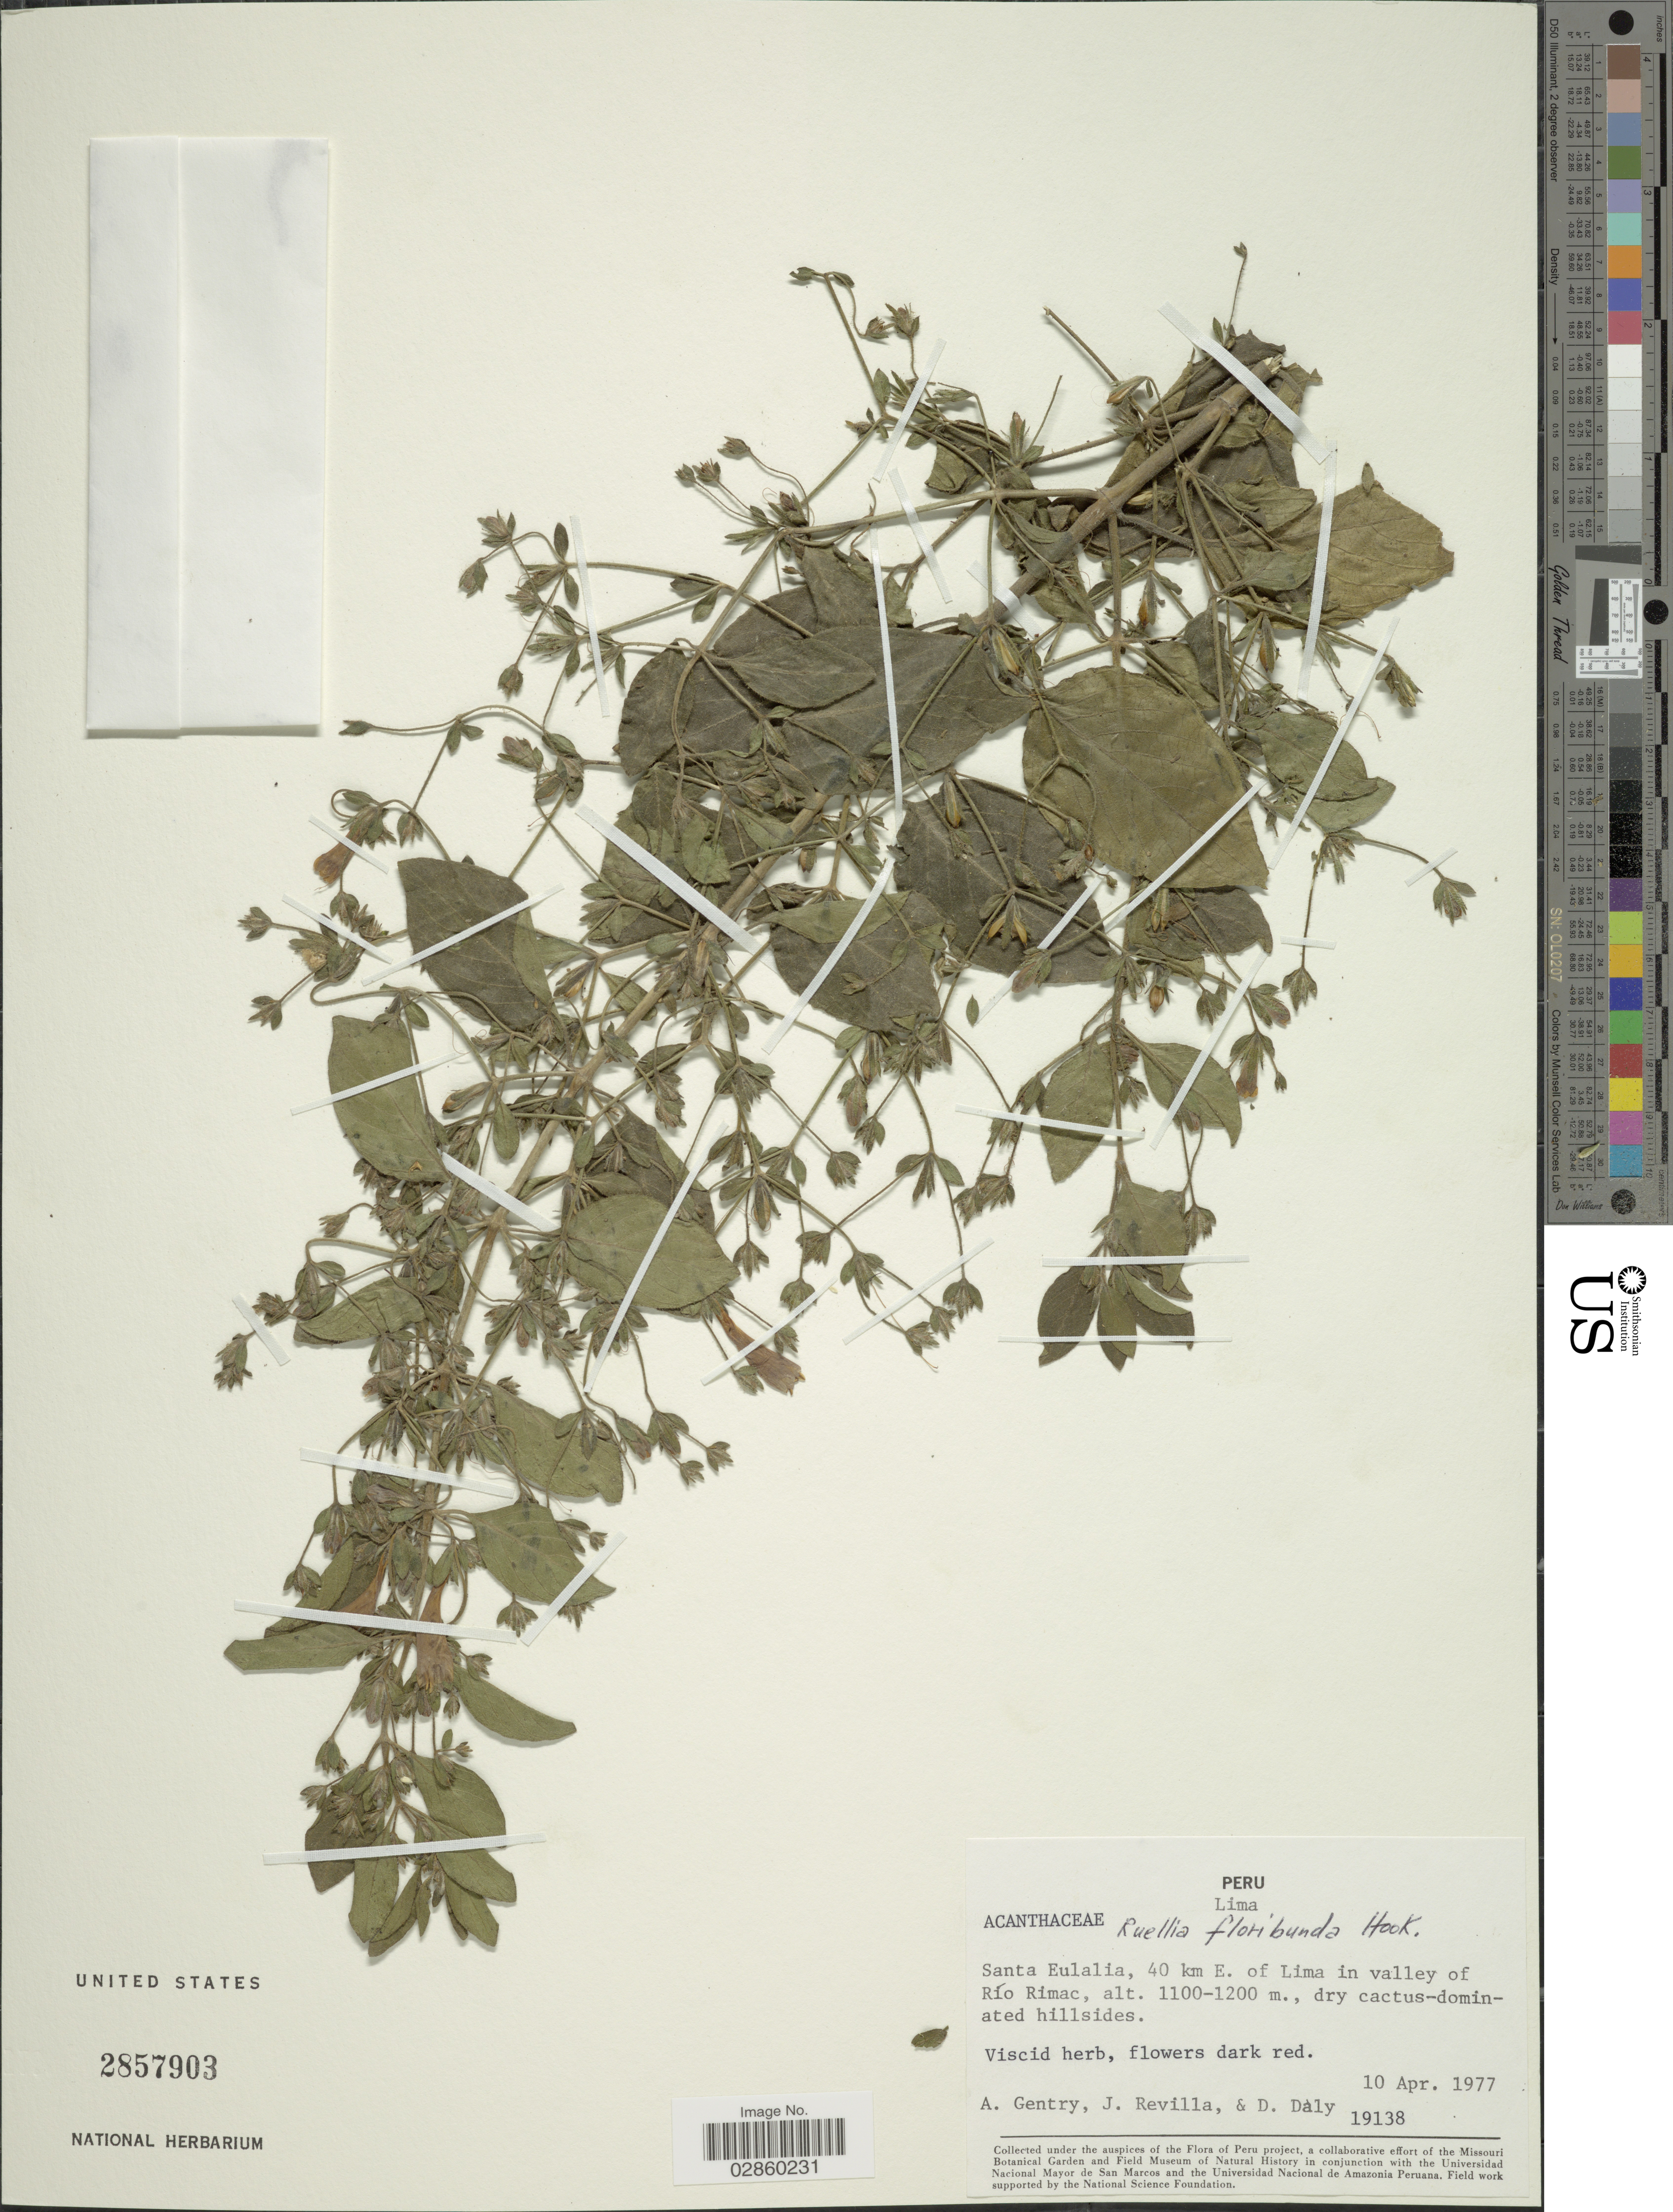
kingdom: Plantae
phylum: Tracheophyta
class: Magnoliopsida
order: Lamiales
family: Acanthaceae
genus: Ruellia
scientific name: Ruellia floribunda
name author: Hook.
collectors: A. H. Gentry, J. Revilla & D. C. Daly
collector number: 19138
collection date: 1977-04-10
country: Peru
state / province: Lima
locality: Santa Eulalia, 40 km E. of Lima in valley of Río Rimac.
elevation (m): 1100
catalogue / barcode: US 2857903